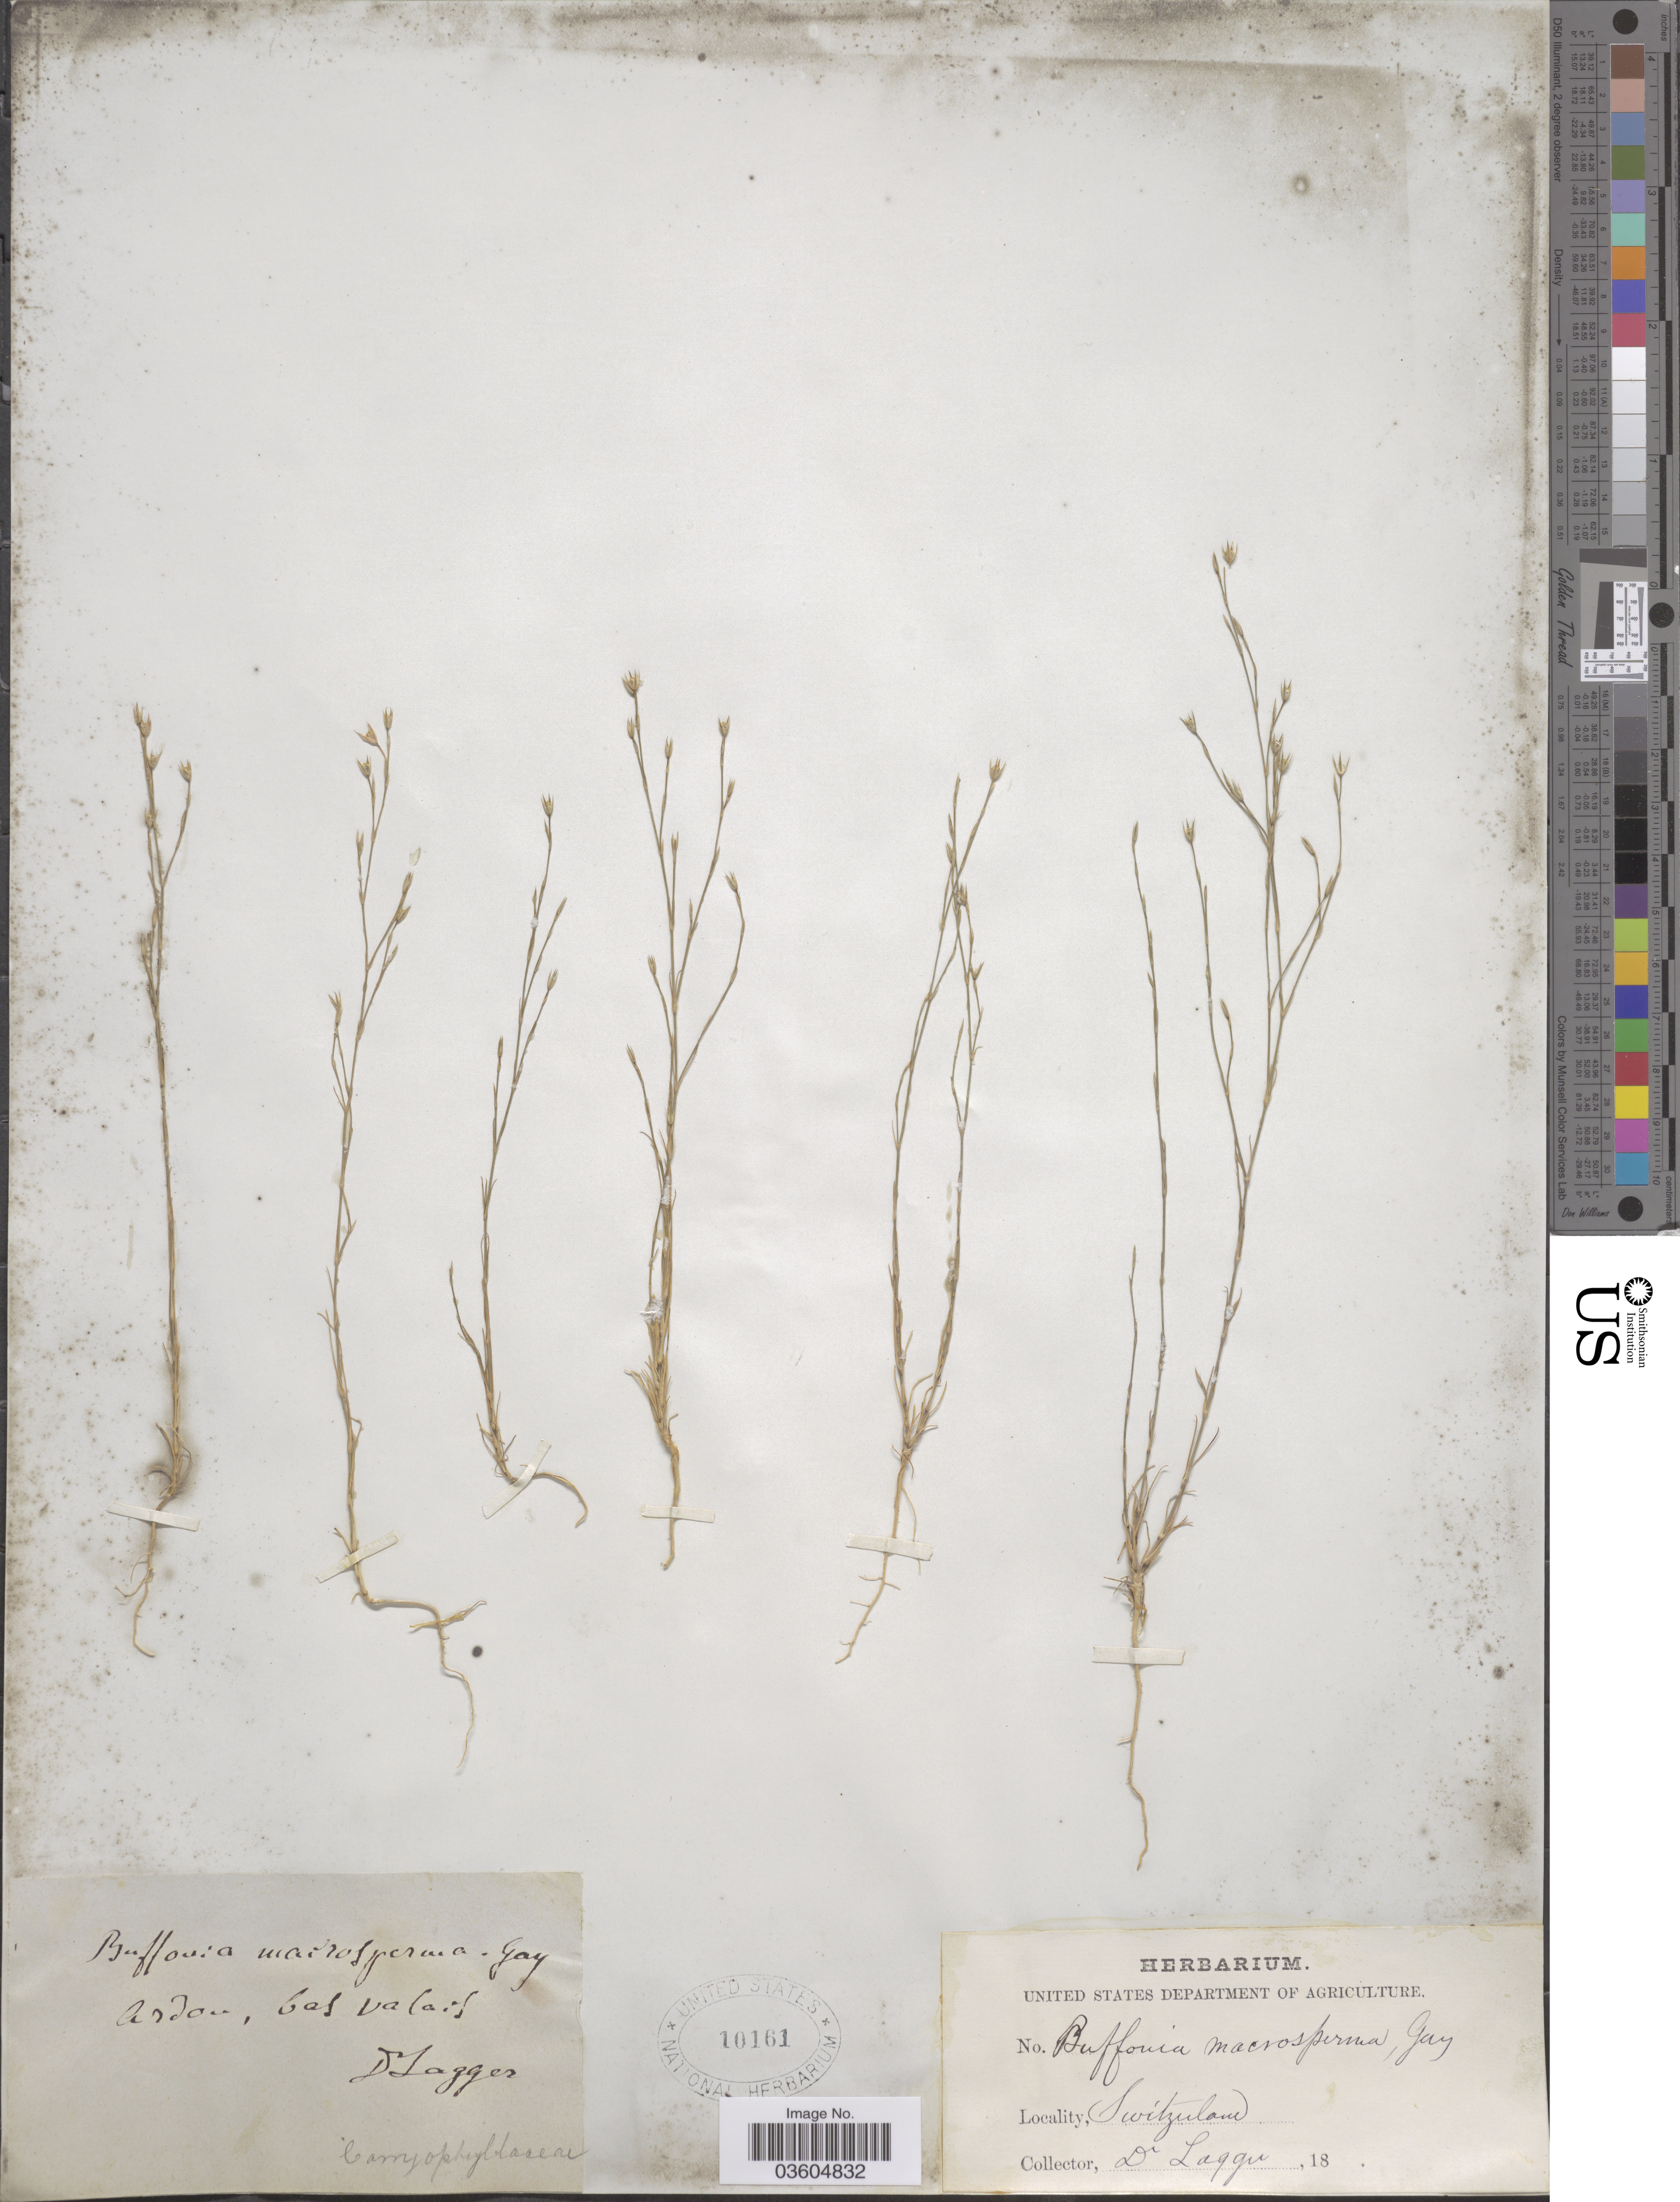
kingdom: Plantae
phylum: Tracheophyta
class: Magnoliopsida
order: Caryophyllales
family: Caryophyllaceae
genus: Bufonia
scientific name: Bufonia macrosperma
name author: J. Gay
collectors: F. J. Lagger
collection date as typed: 18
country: Switzerland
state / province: Valais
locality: Ardan, bas Valais.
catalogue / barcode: US 10161